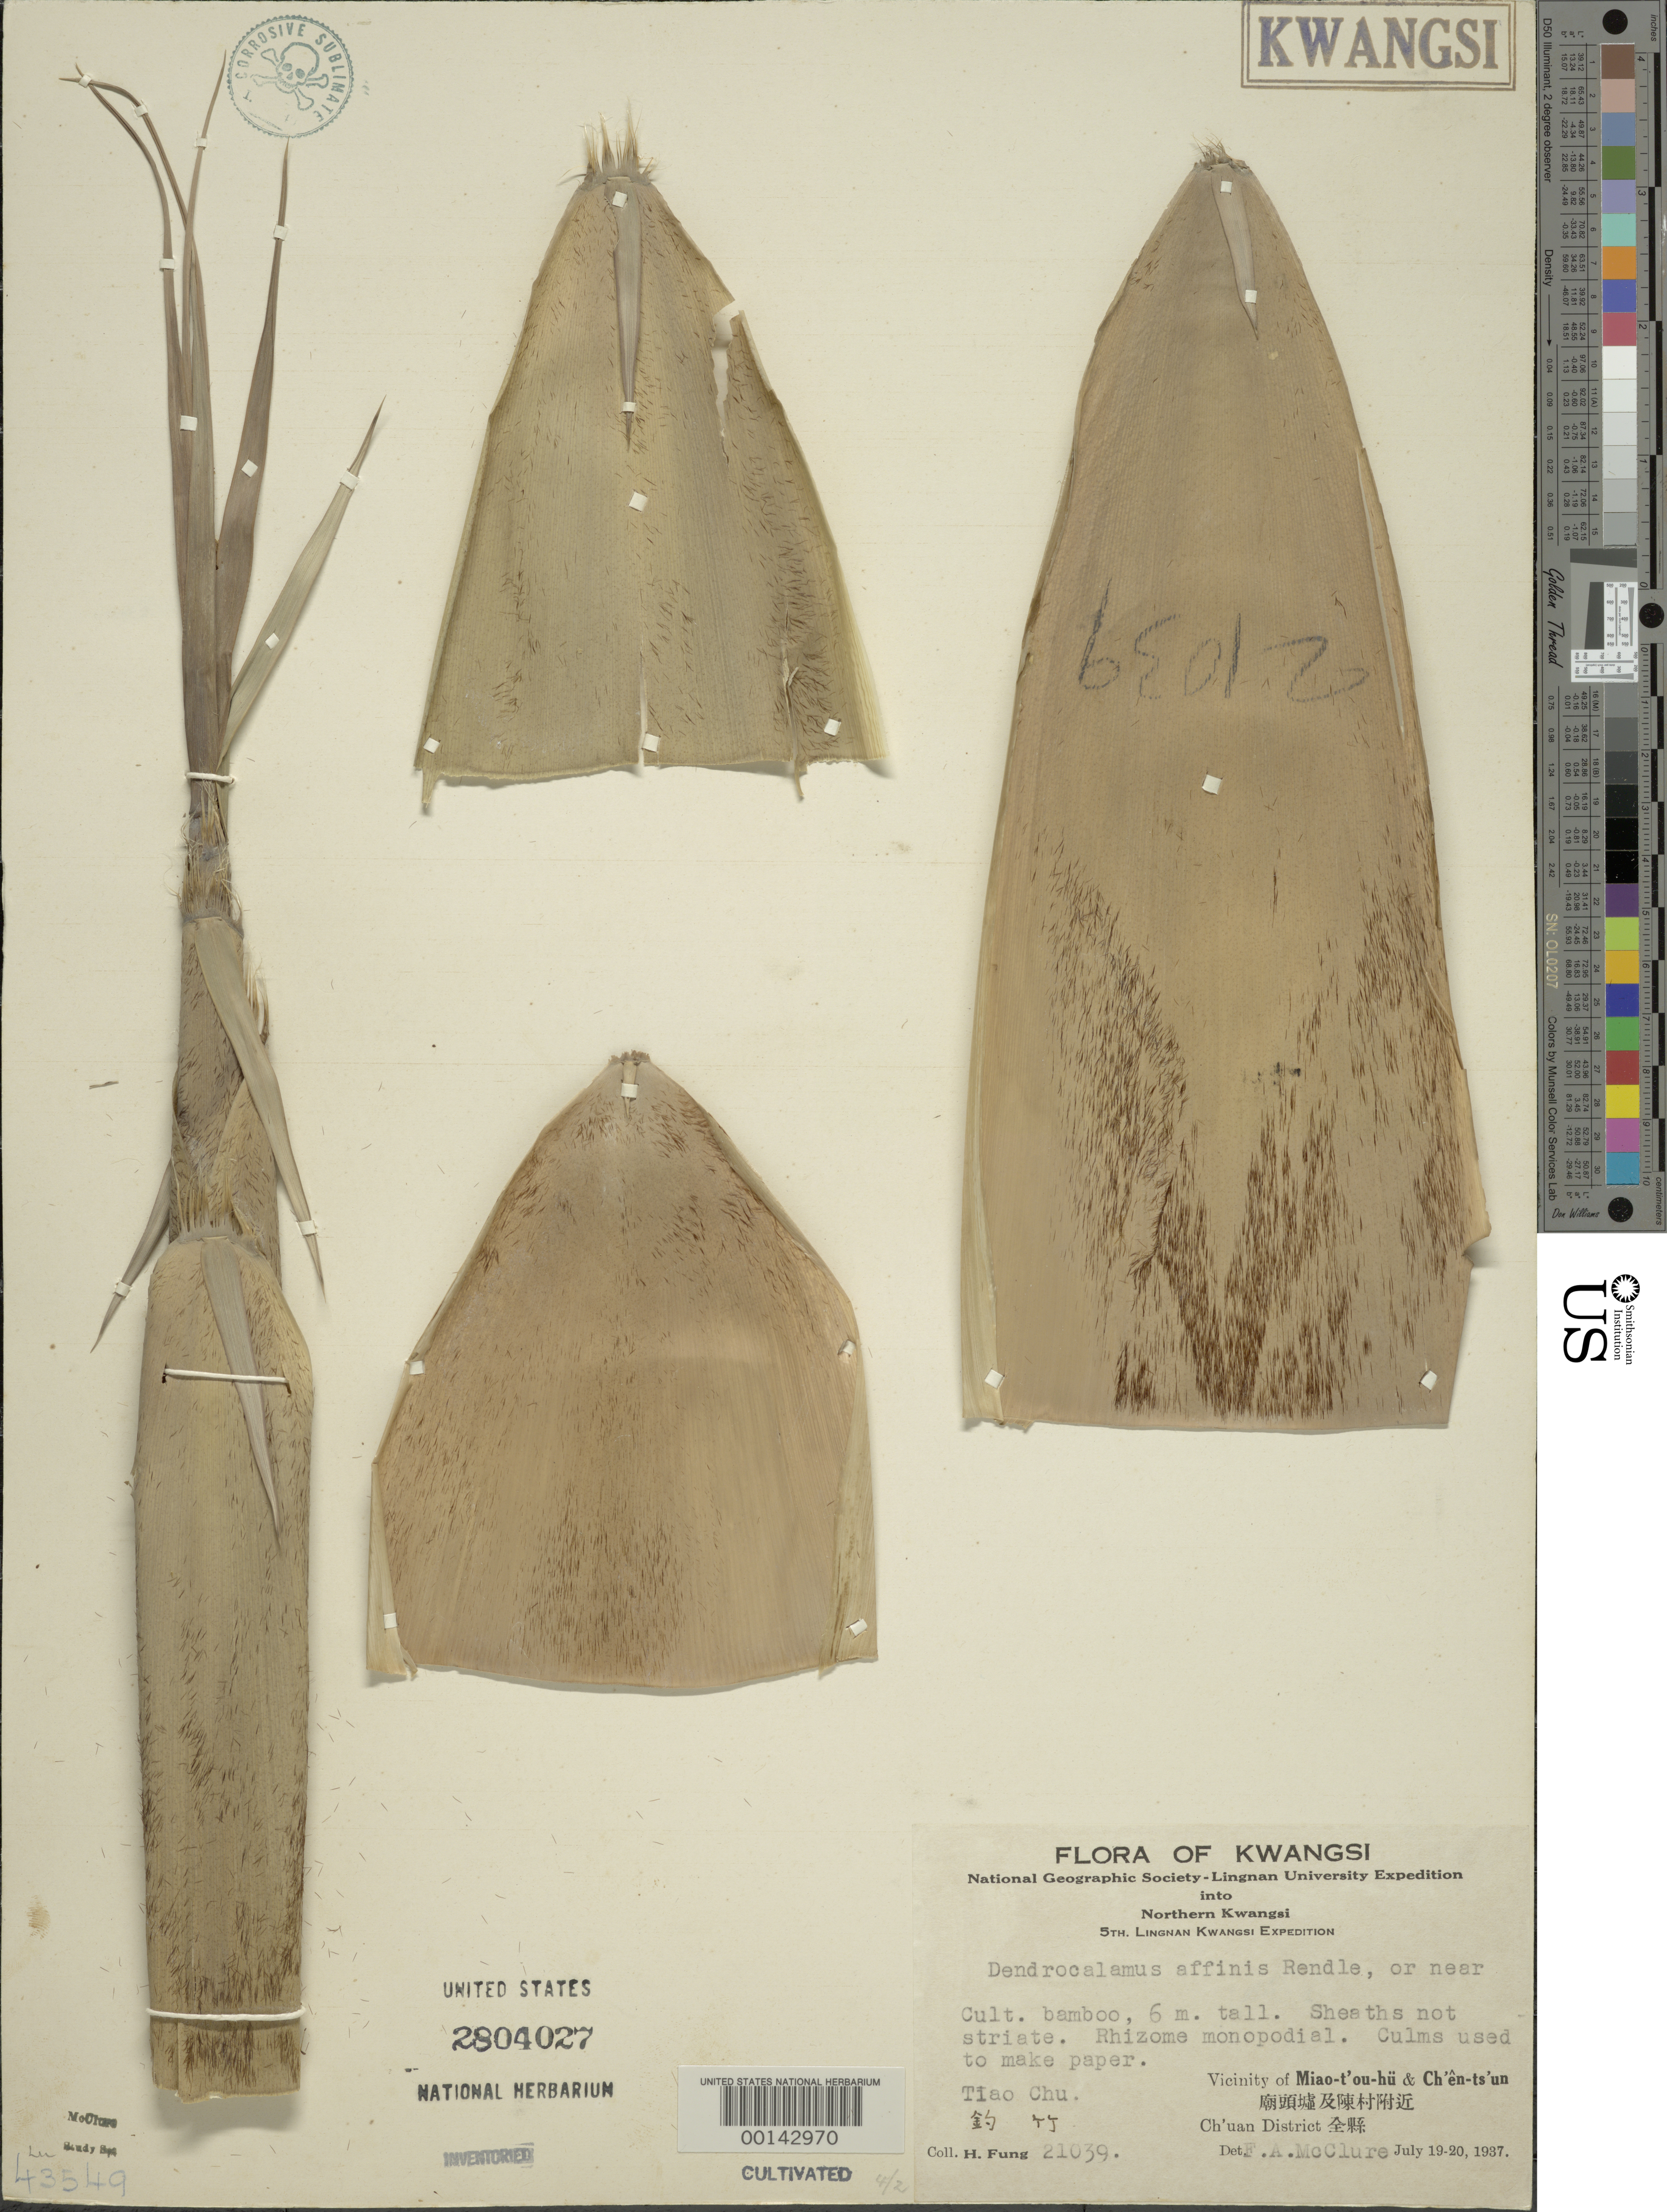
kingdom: Plantae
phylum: Tracheophyta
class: Liliopsida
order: Poales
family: Poaceae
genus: Sinocalamus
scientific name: Sinocalamus sp.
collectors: H. L. Fung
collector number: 21039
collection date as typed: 19 Jul 1937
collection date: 1937-07-19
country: China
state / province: Jiangxi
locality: Ch'uan, miao-t'ou-hu/ch'en-ts'un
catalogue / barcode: US 2804027